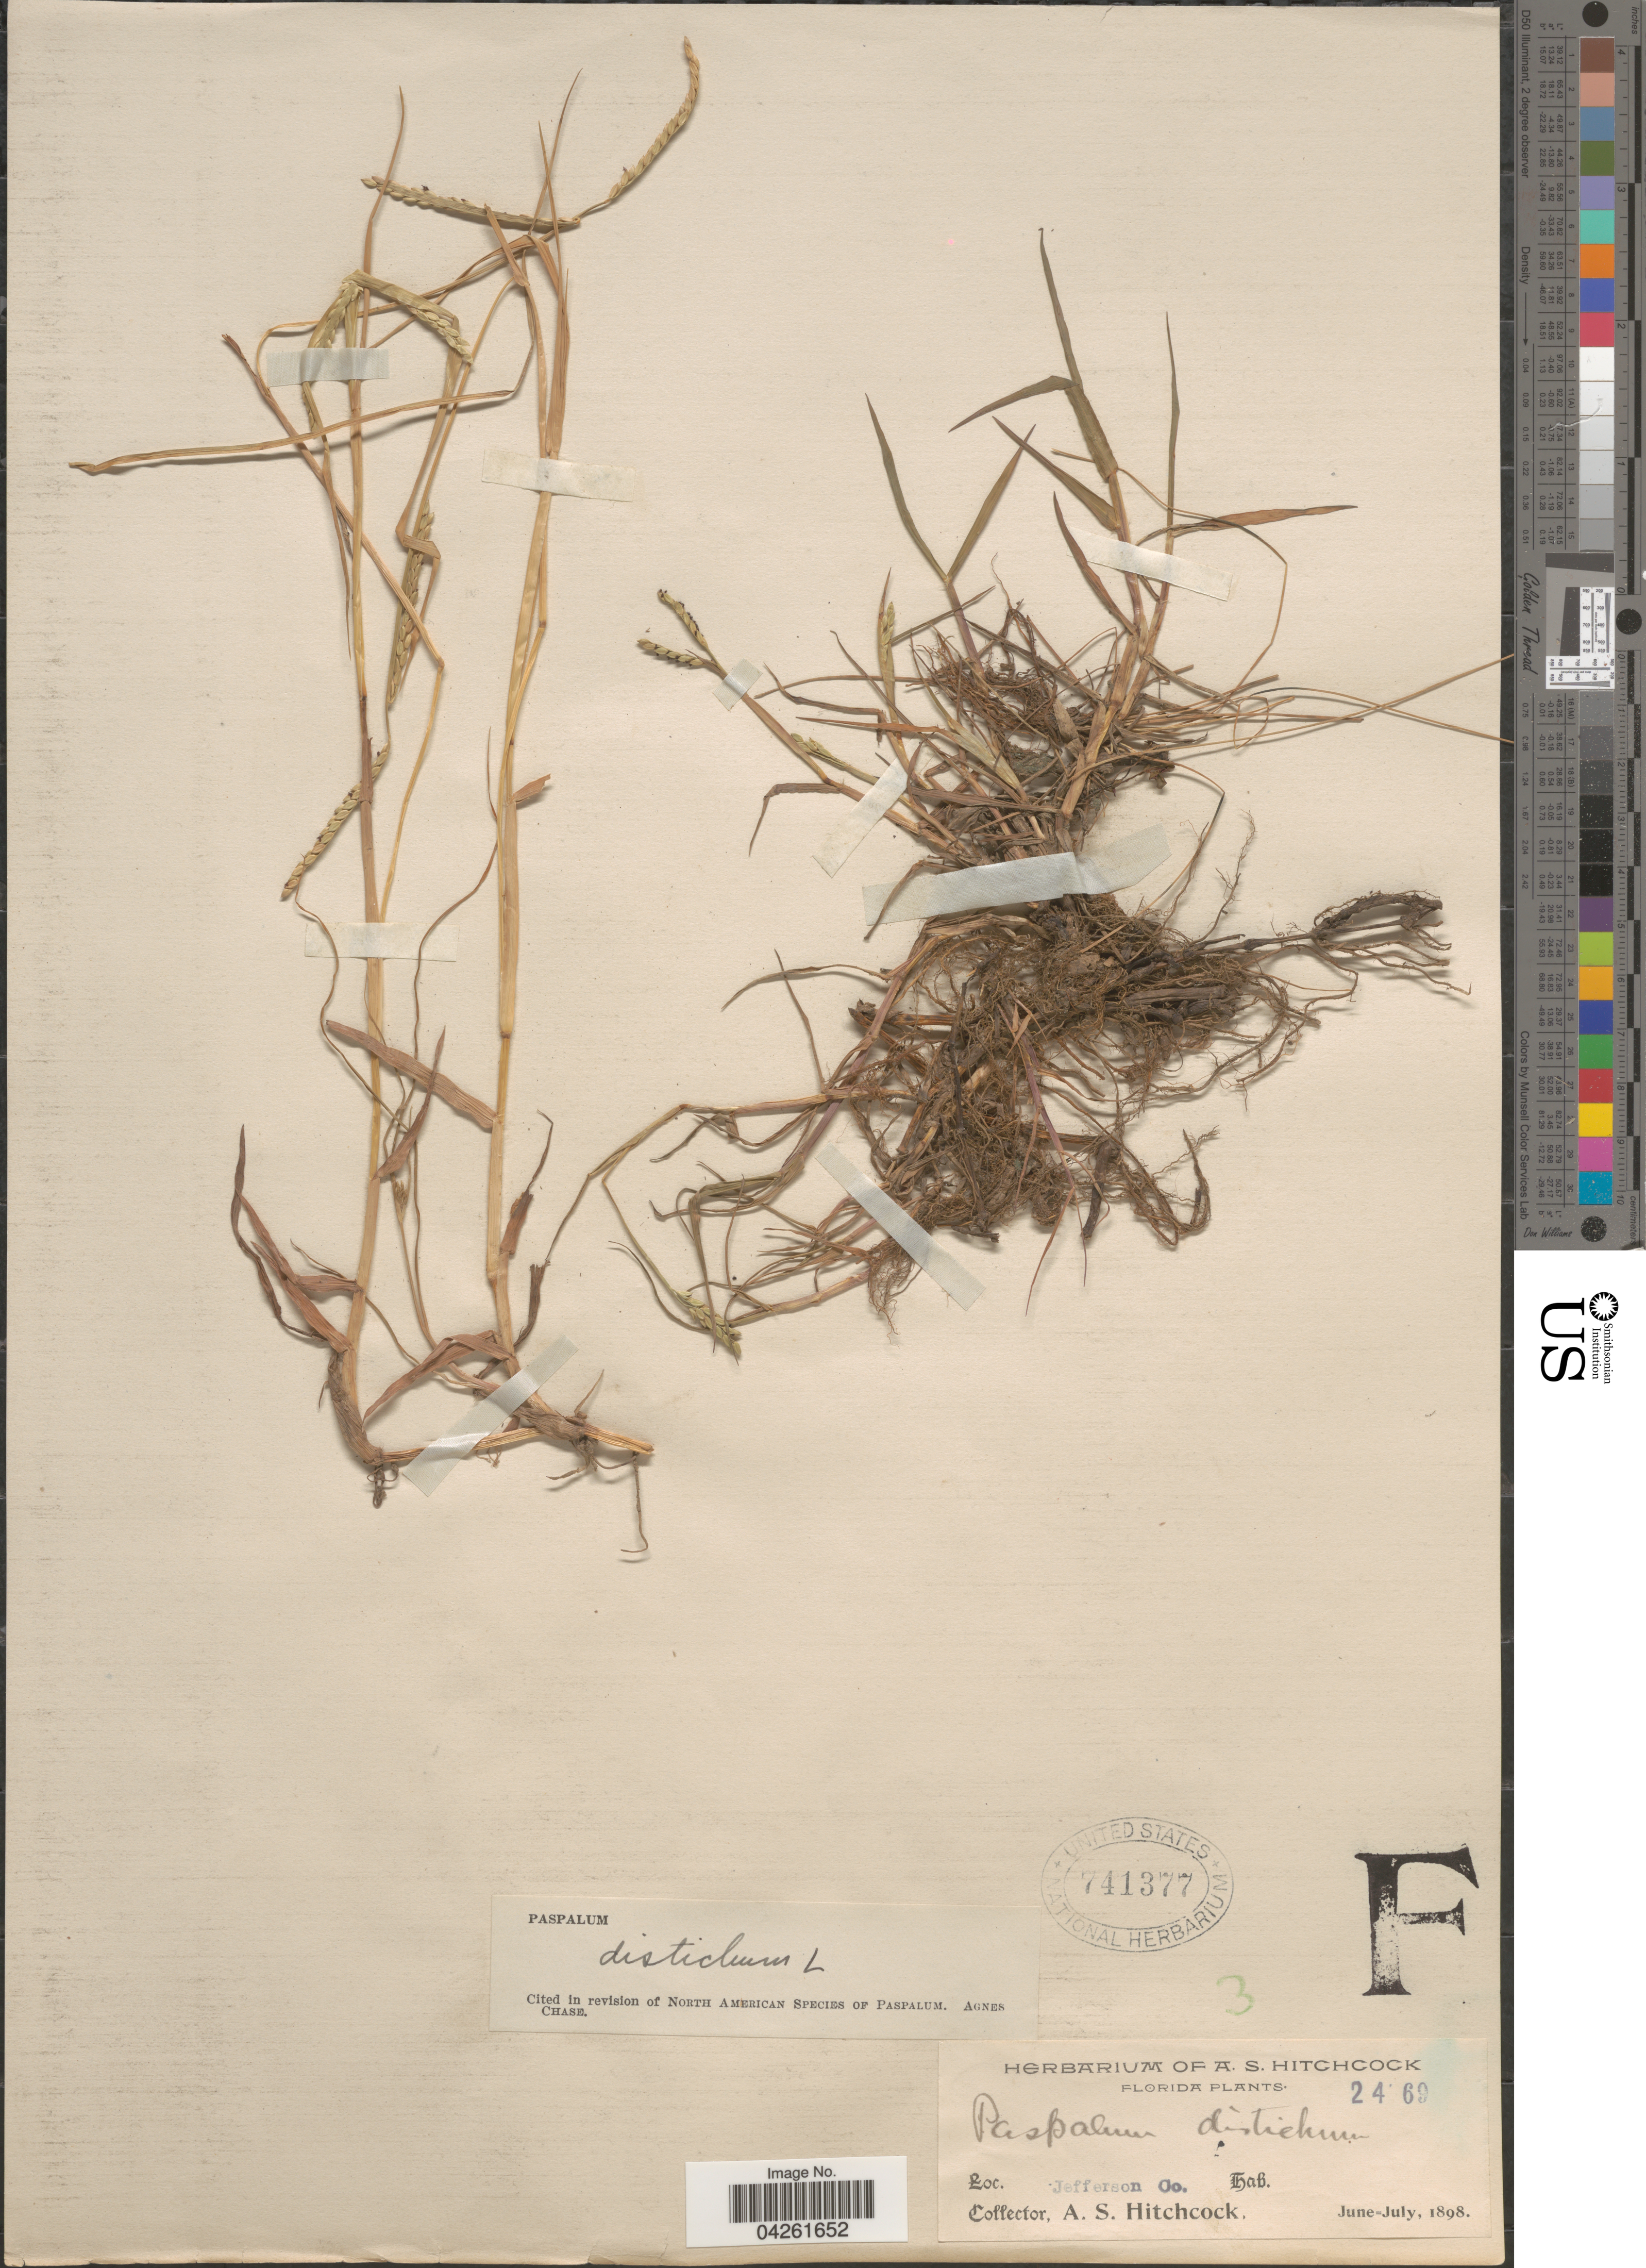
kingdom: Plantae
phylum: Tracheophyta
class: Liliopsida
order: Poales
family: Poaceae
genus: Paspalum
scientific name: Paspalum distichum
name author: L.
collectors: A. S. Hitchcock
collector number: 2469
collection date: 1898-06/1898-07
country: United States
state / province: Florida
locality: Jefferson Co.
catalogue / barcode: US 741377